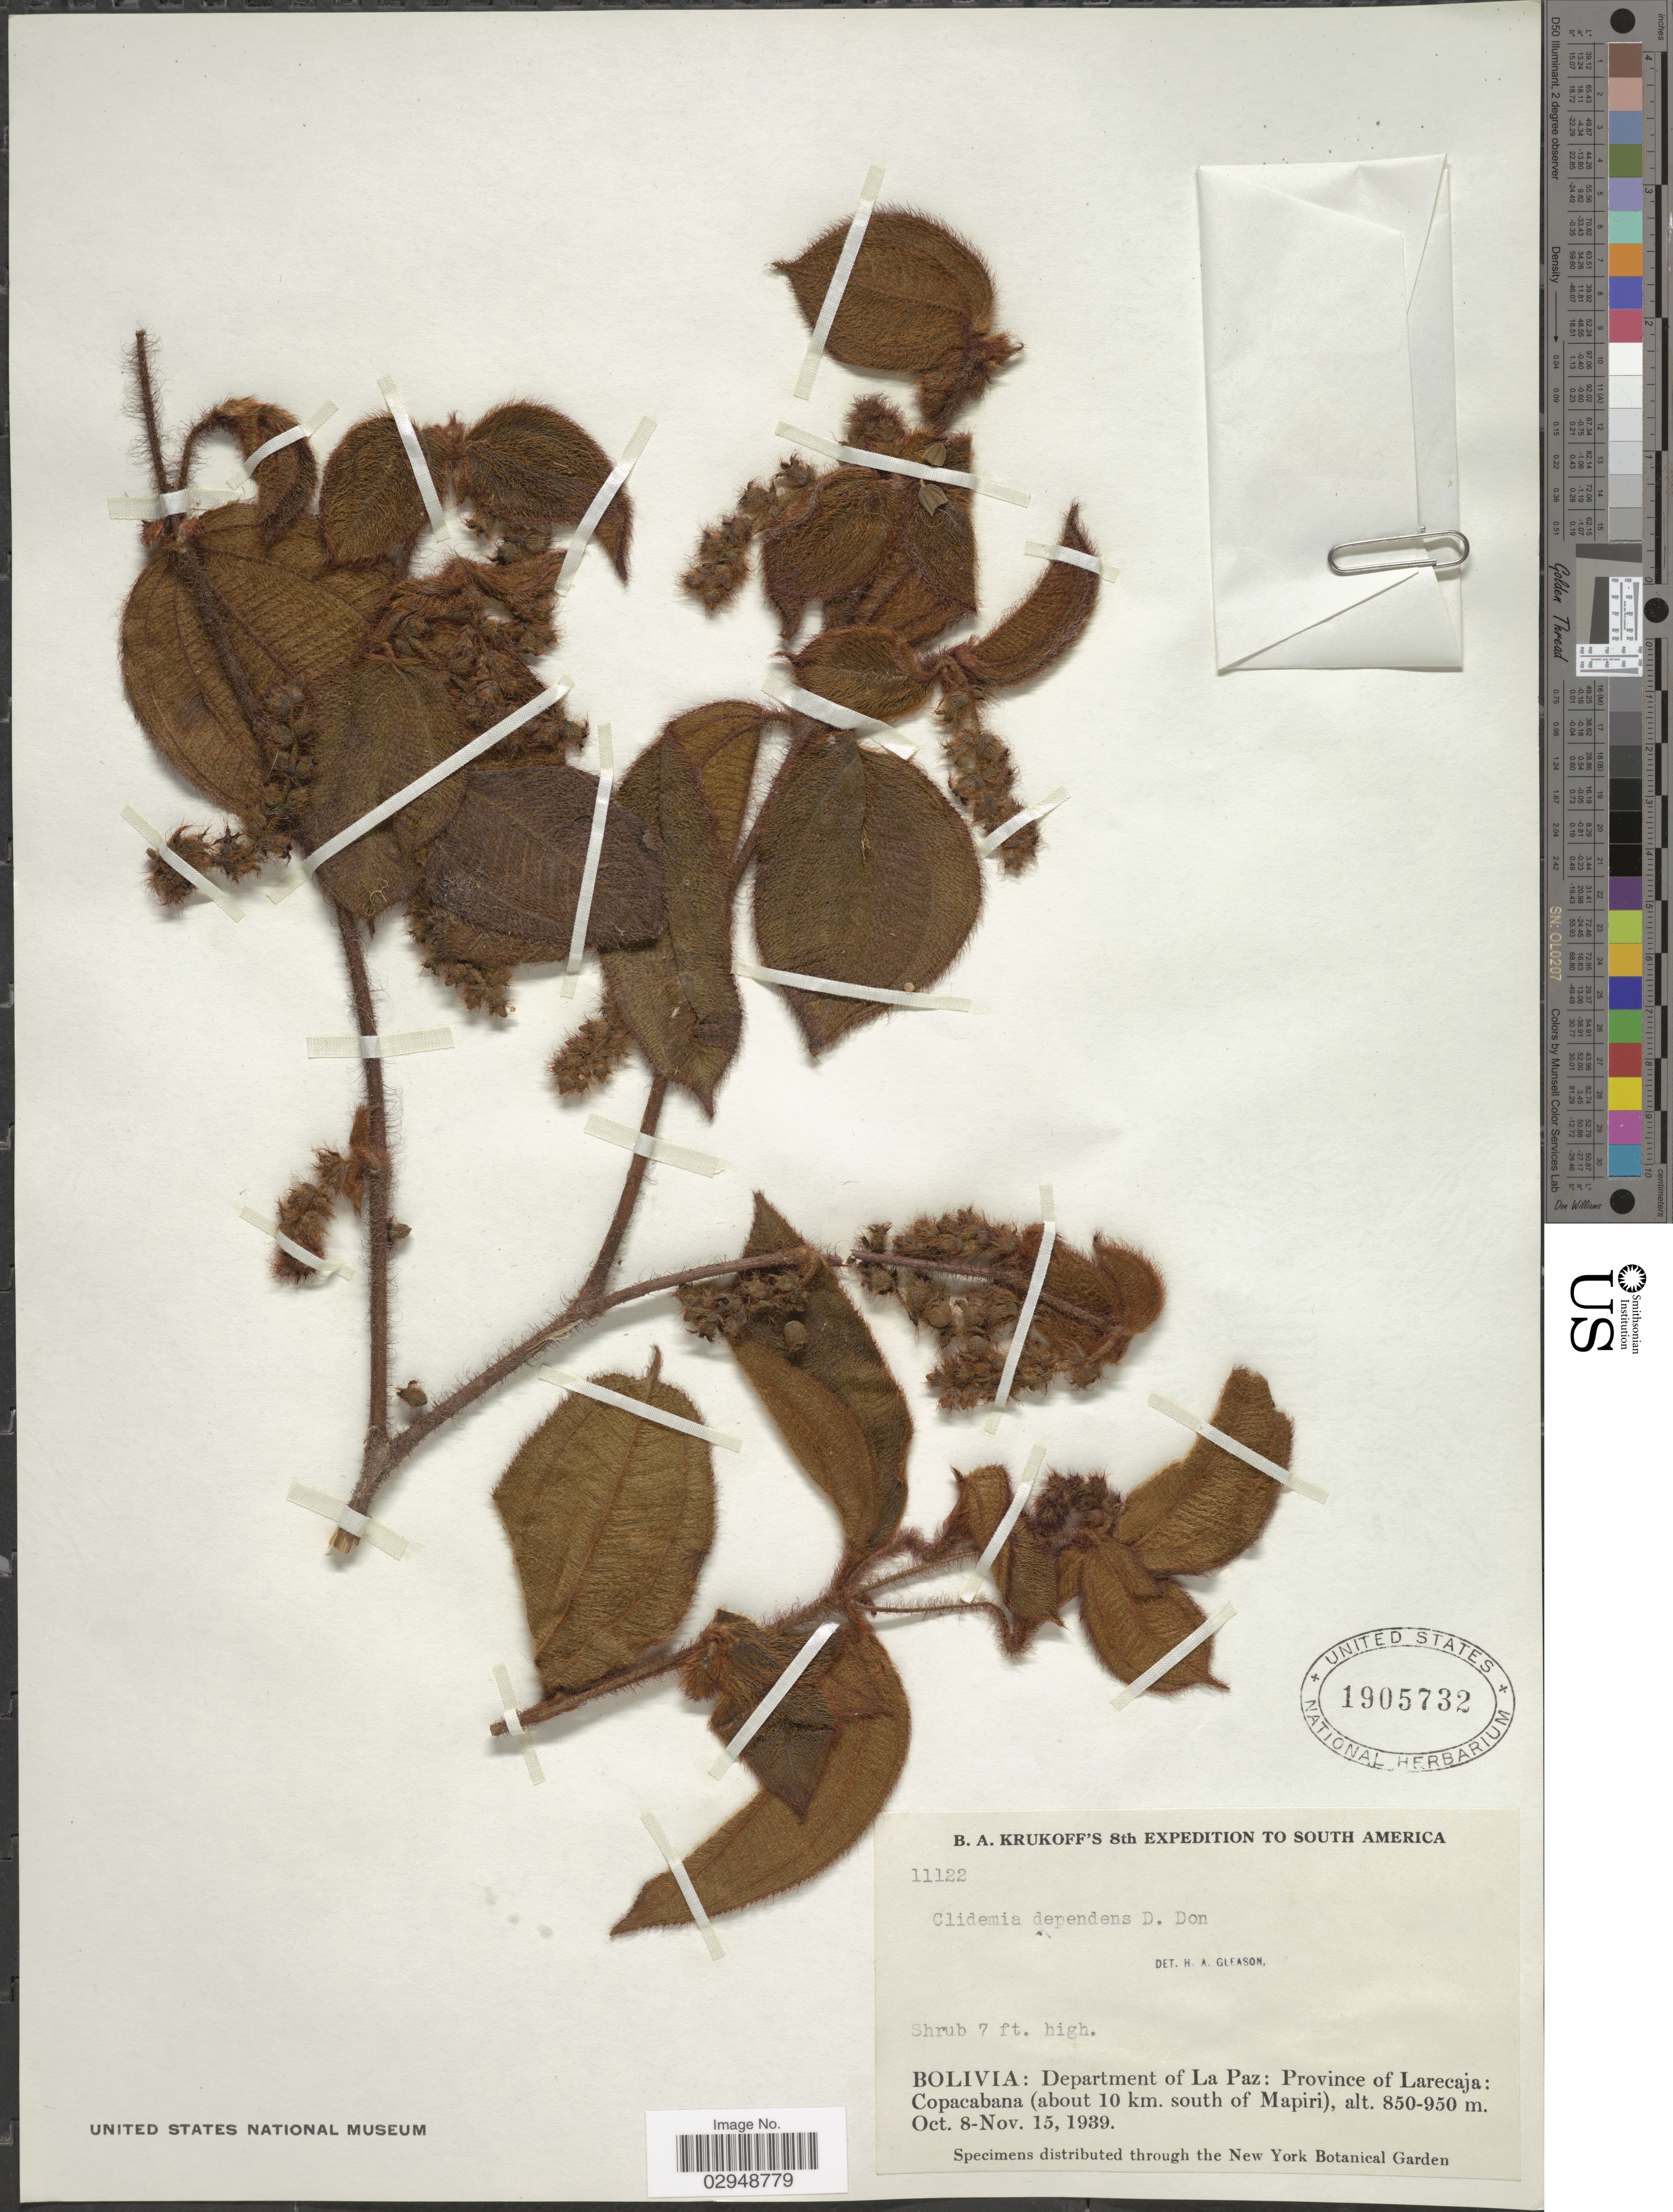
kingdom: Plantae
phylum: Tracheophyta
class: Magnoliopsida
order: Myrtales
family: Melastomataceae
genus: Clidemia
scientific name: Clidemia capitellata var. dependens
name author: (Pav. & D. Don) J.F. Macbr.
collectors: B. A. Krukoff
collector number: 11122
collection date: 1939-10-08/1939-11-15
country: Bolivia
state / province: La Paz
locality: Department of La Paz: Province of Larecaja: Copacabana (about 10 km. south of Mapiri).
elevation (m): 850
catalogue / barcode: US 1905732